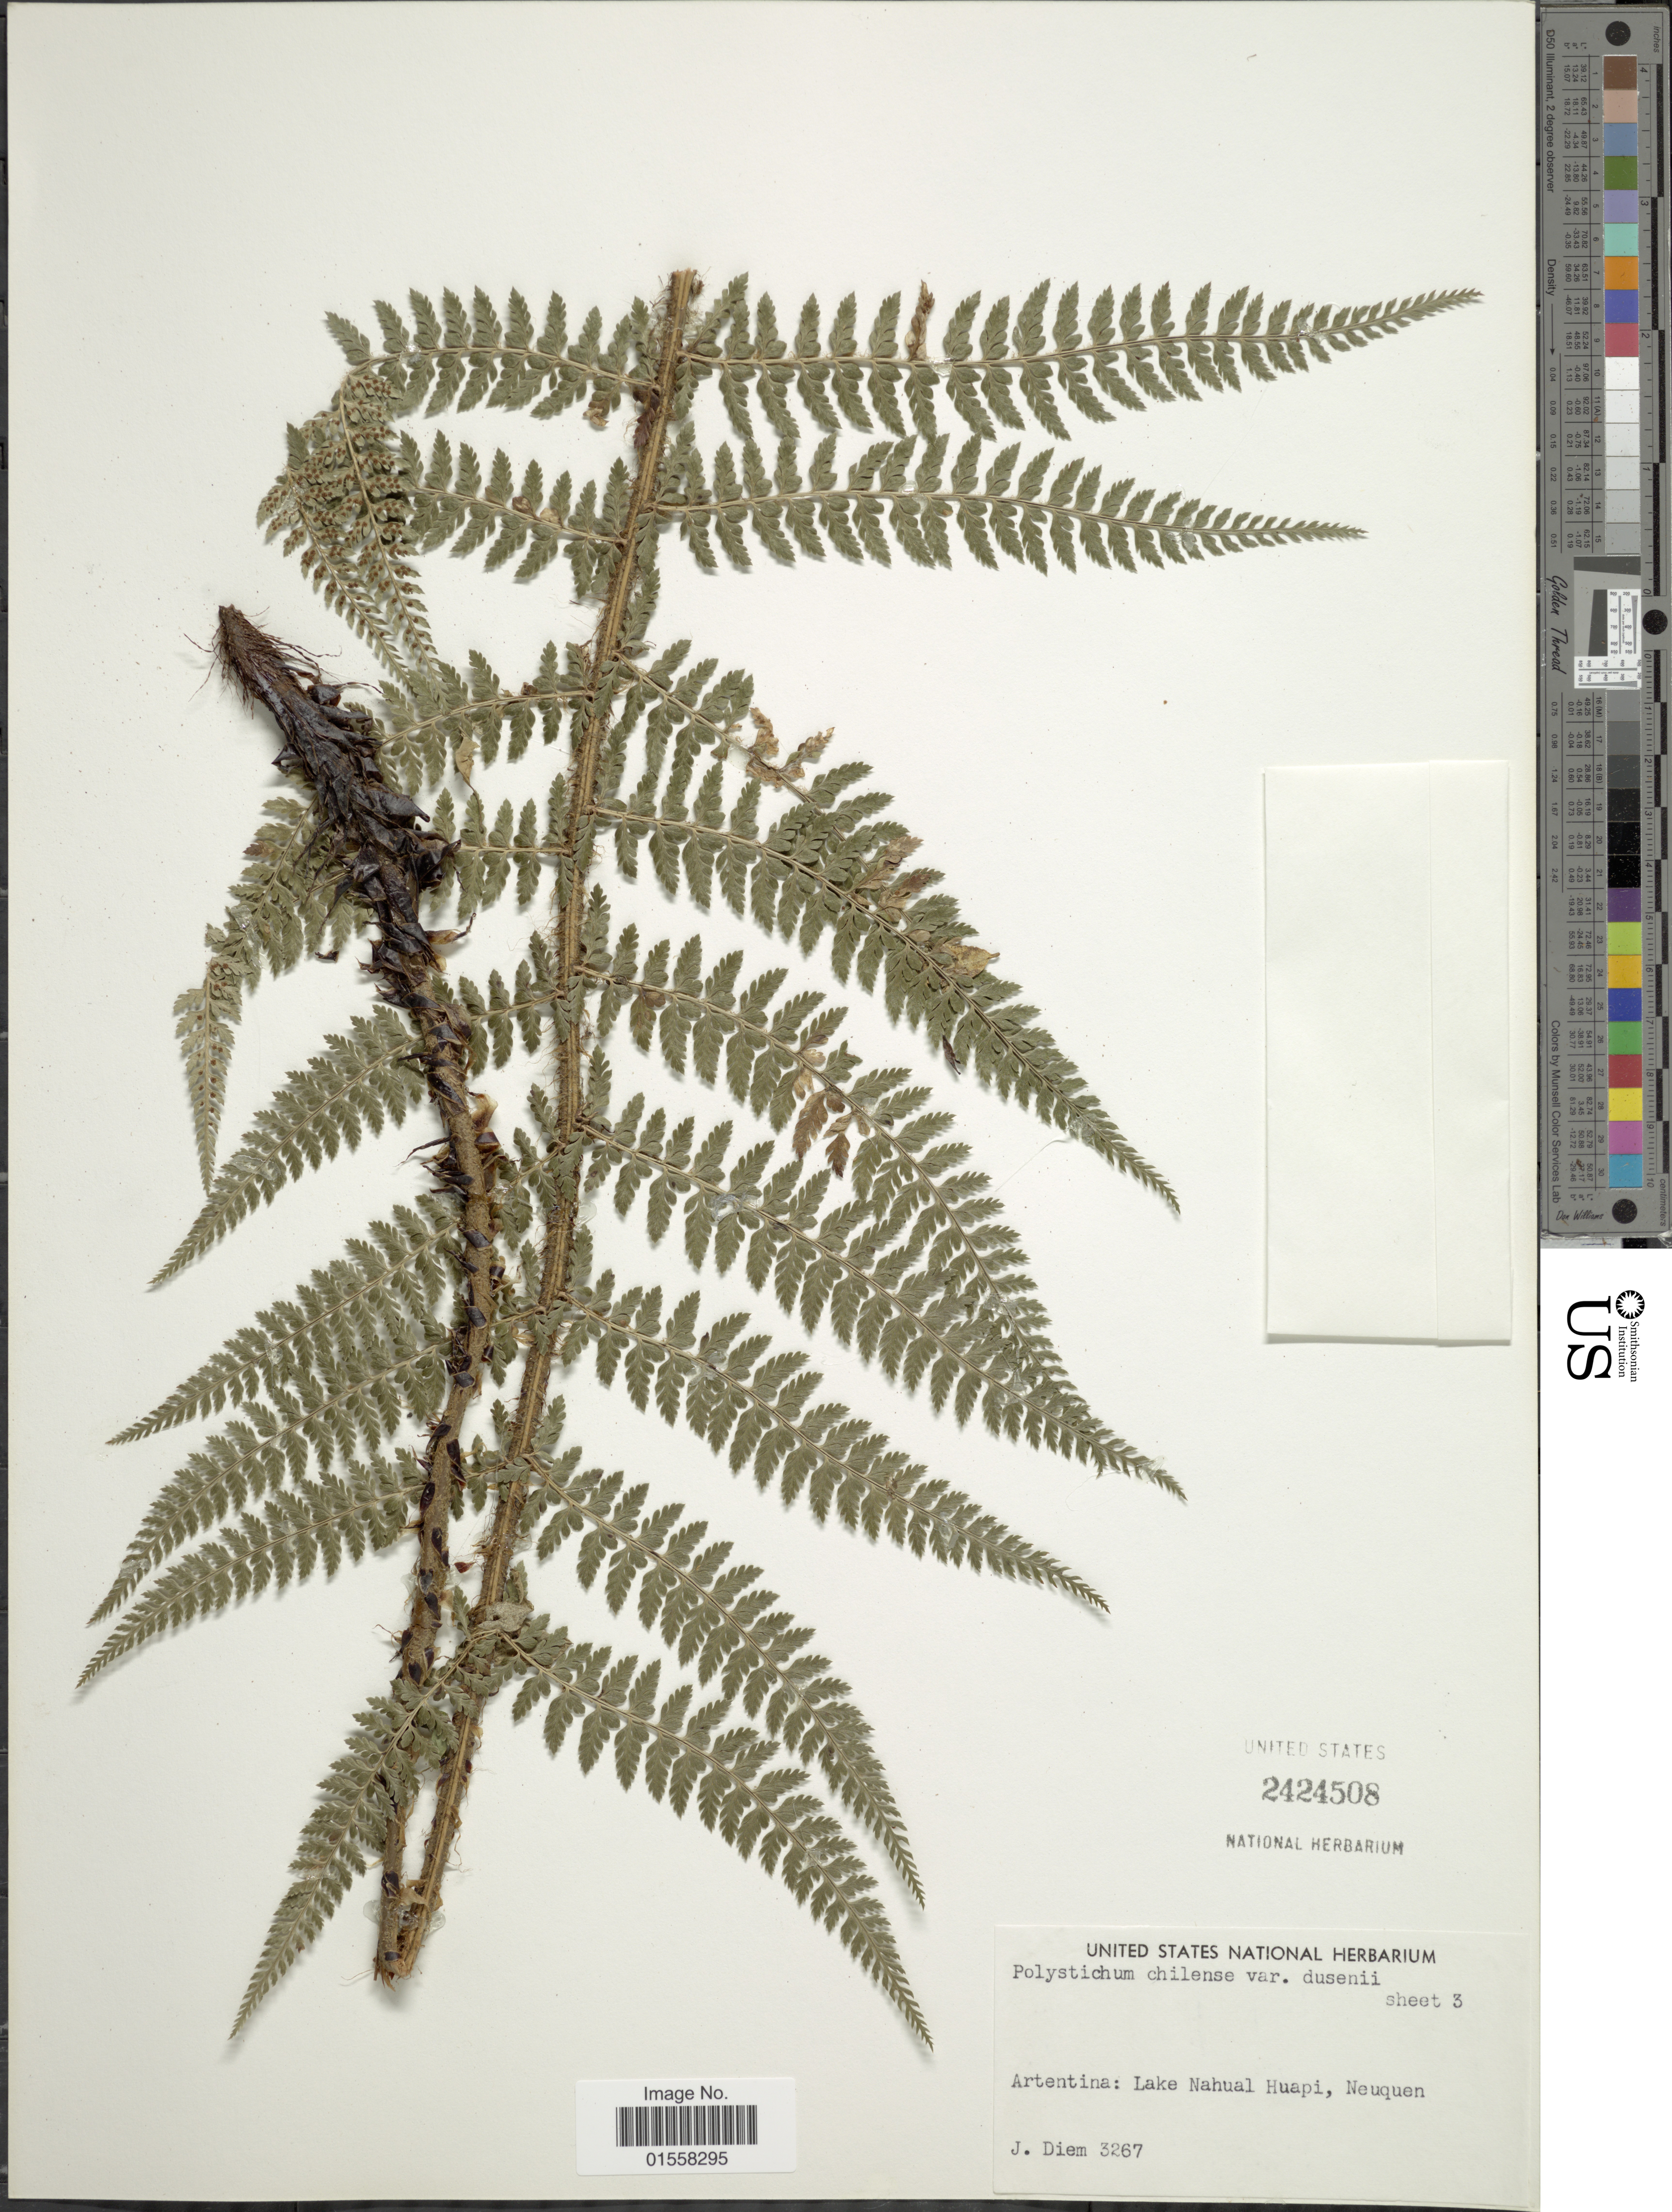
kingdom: Plantae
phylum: Tracheophyta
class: Polypodiopsida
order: Polypodiales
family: Dryopteridaceae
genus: Polystichum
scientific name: Polystichum chilense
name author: (Christ) Diels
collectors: J. Diem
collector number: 3267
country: Argentina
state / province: Neuquen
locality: Argentina: Lake Nahual Huapi, Neuquen.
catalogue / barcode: US 2424508